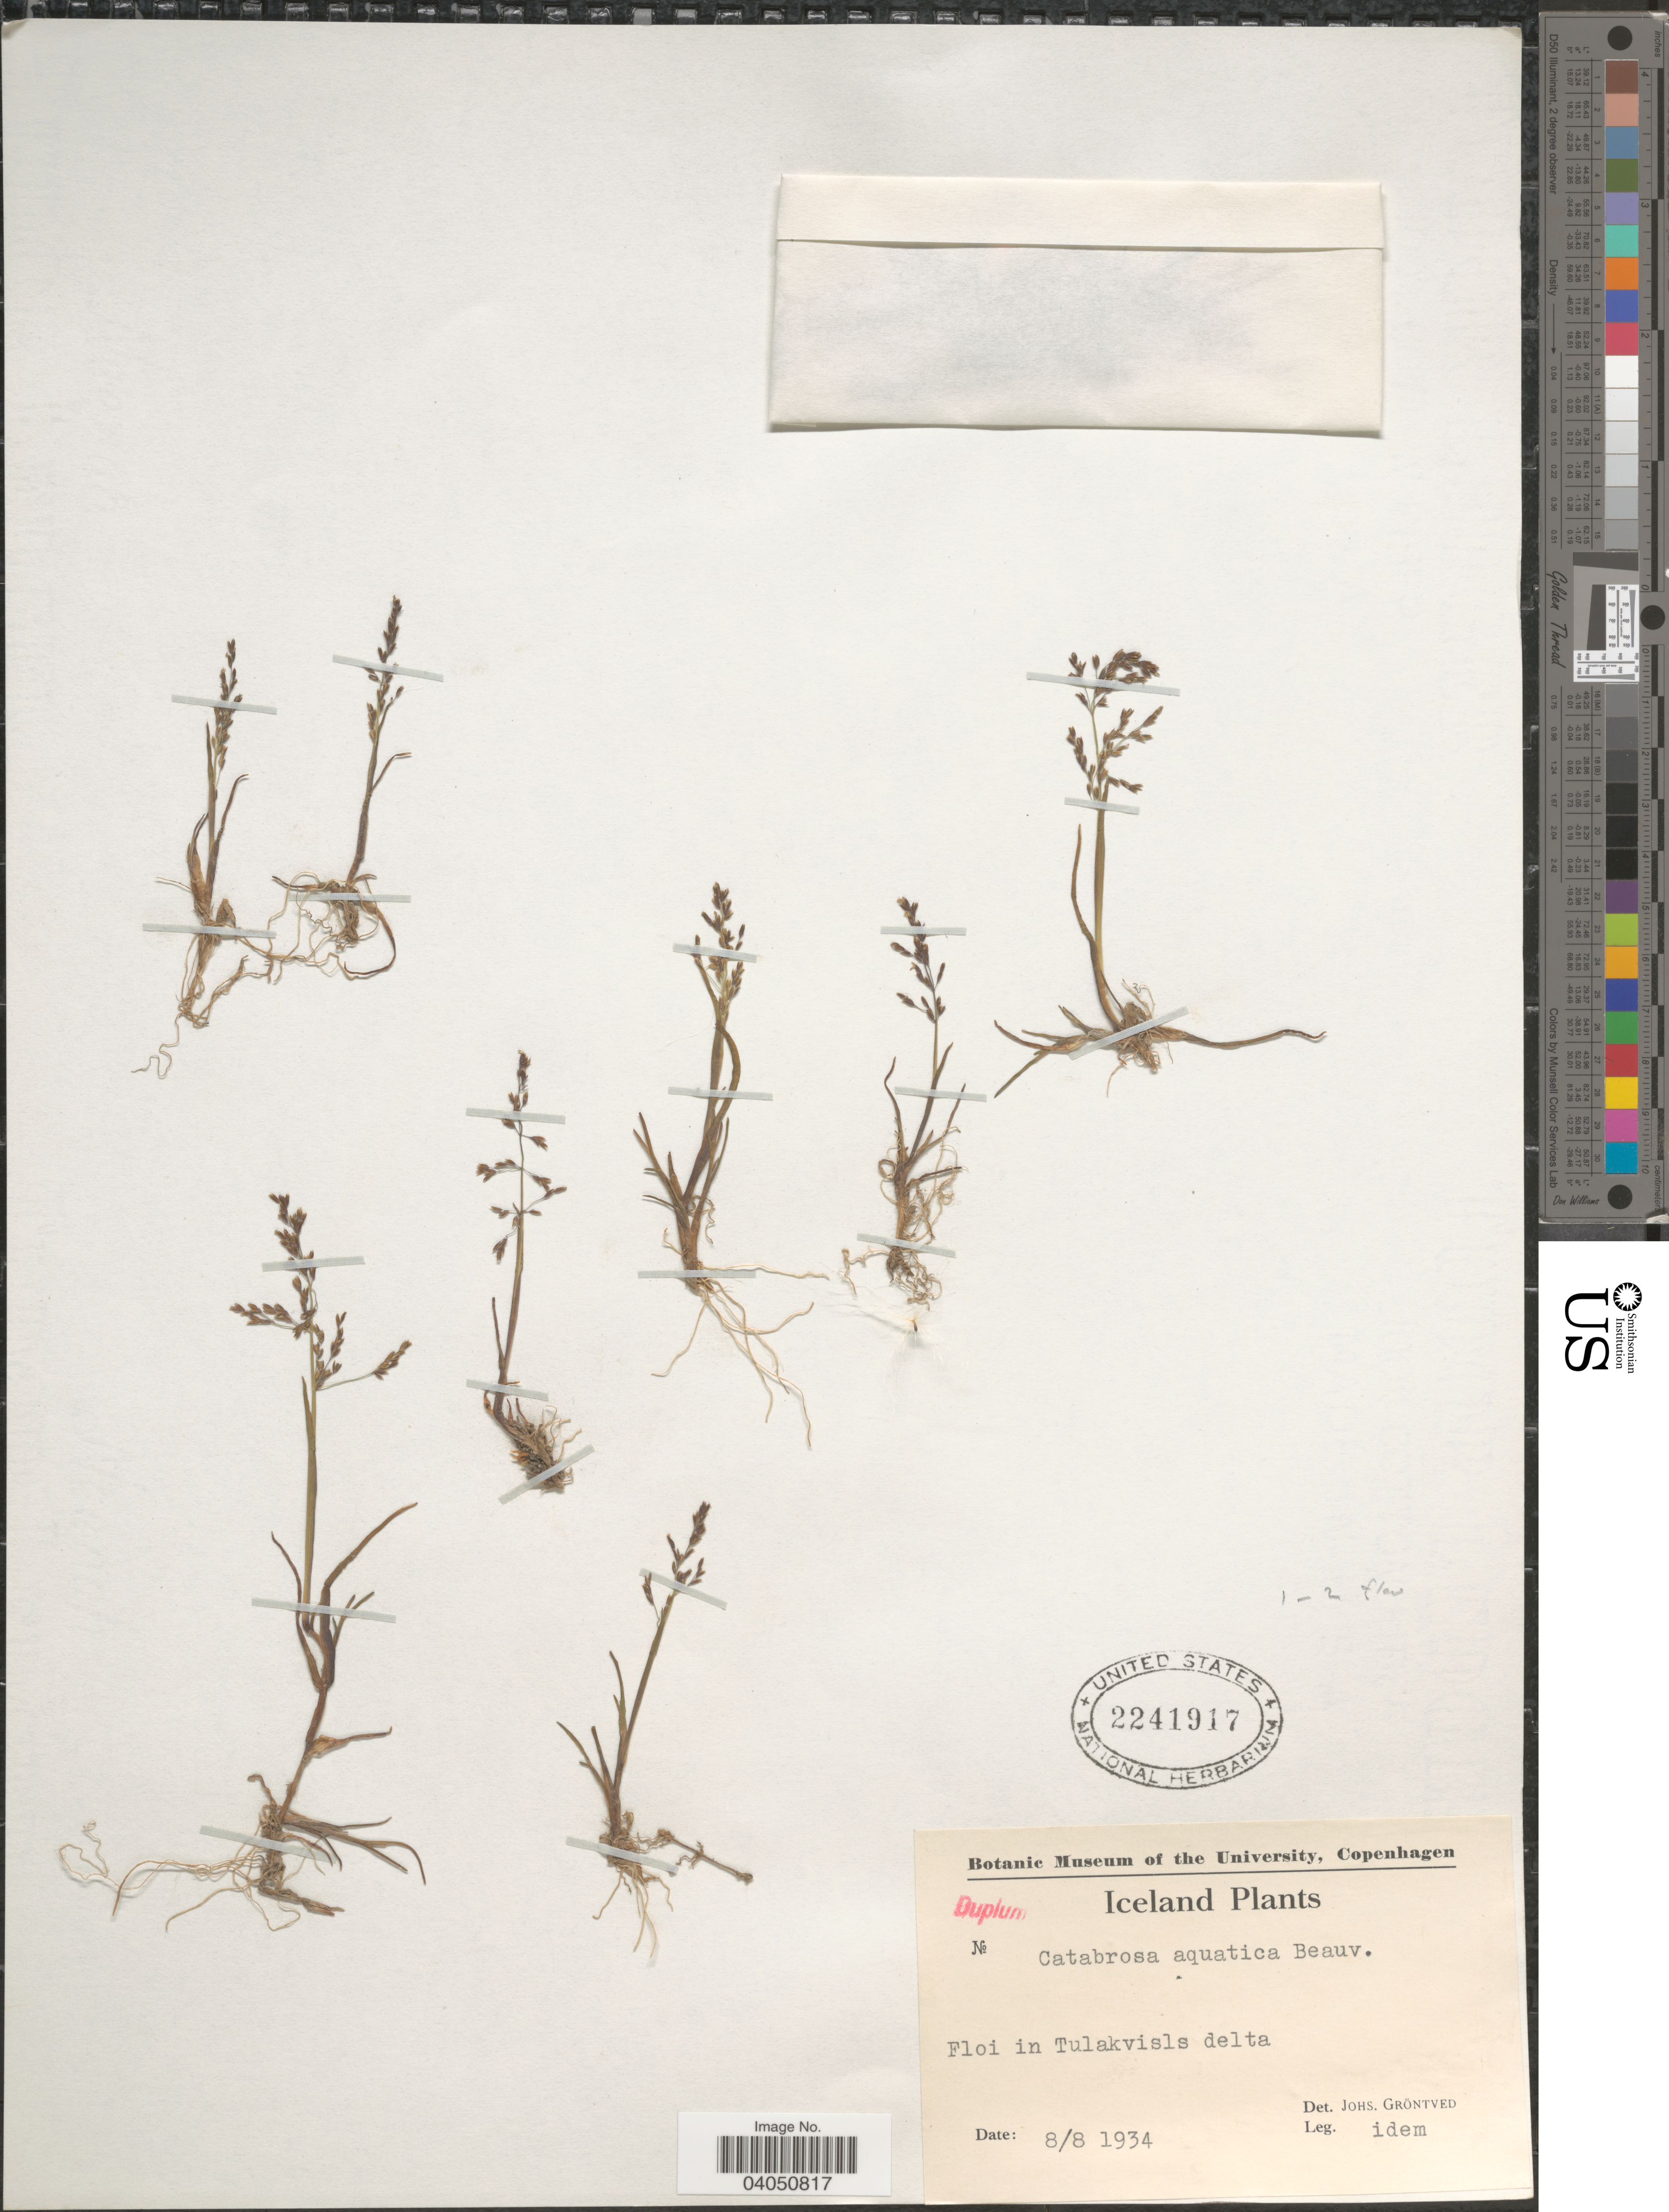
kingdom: Plantae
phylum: Tracheophyta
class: Liliopsida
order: Poales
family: Poaceae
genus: Catabrosa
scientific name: Catabrosa aquatica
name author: (L.) P. Beauv.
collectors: J. Gröntved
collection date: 1934-08-08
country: Iceland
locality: Floi in Tulakvisls delta.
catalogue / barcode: US 2241917